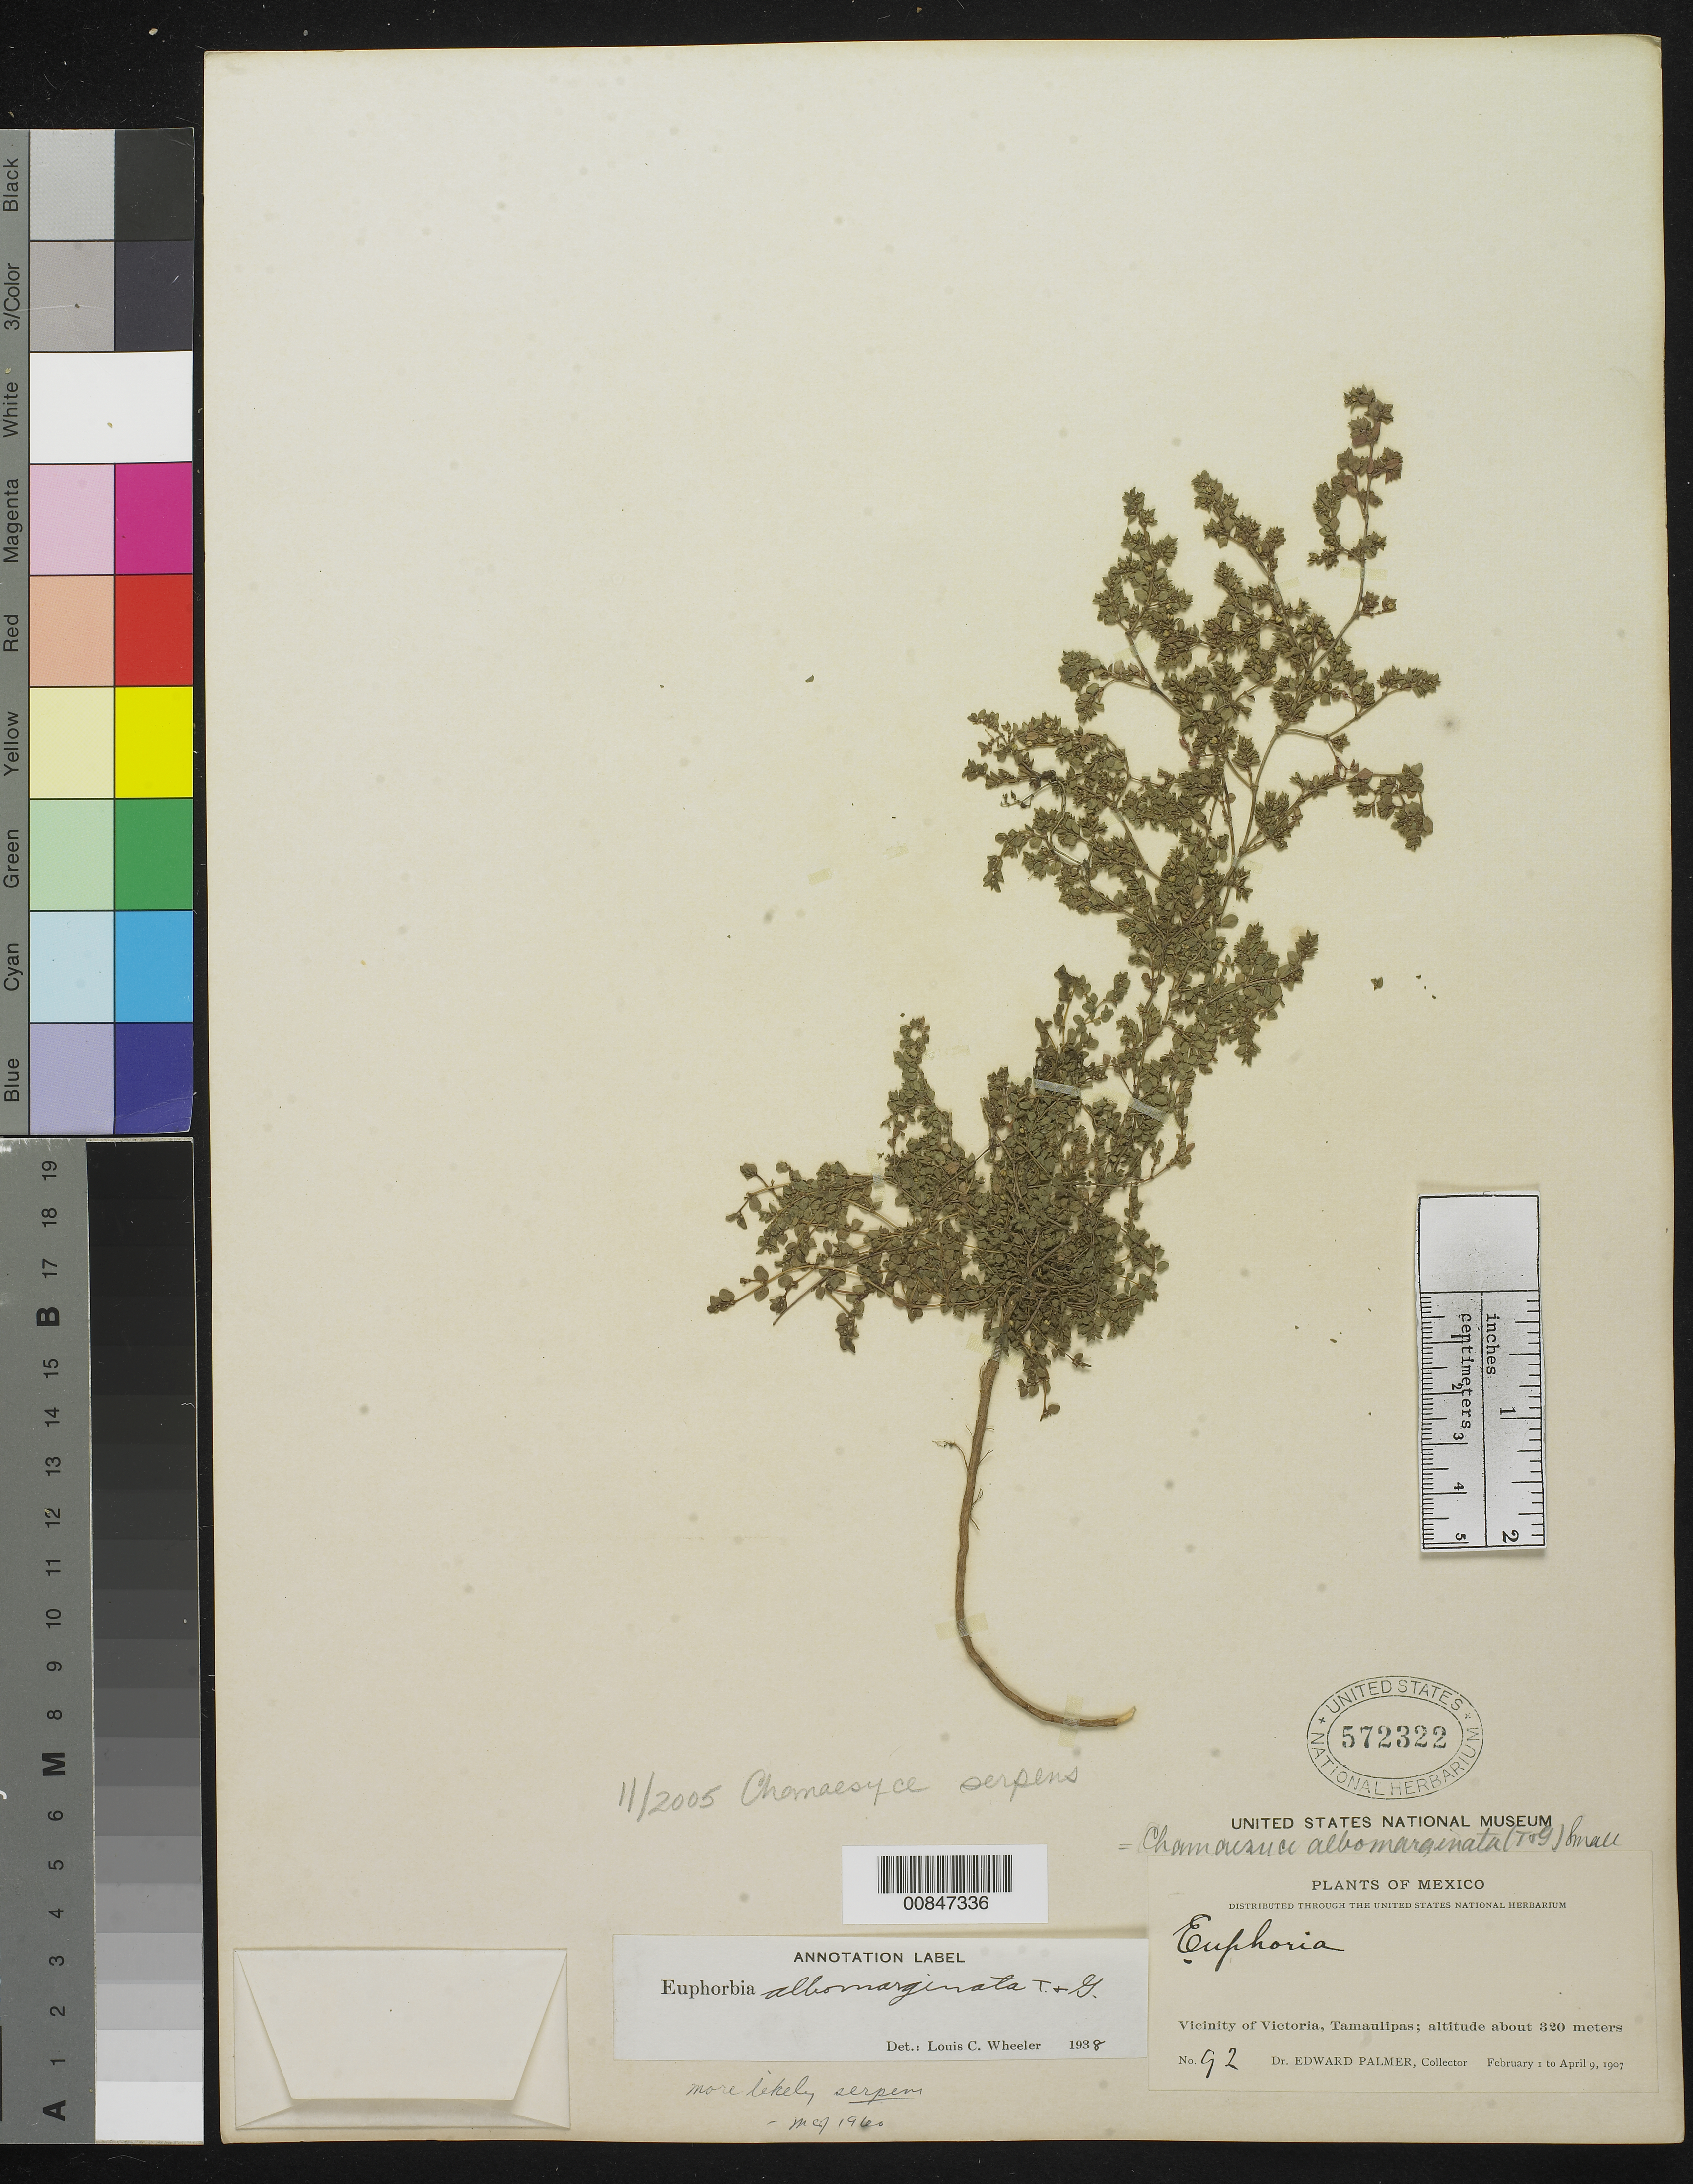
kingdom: Plantae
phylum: Tracheophyta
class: Magnoliopsida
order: Malpighiales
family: Euphorbiaceae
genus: Euphorbia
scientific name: Euphorbia serpens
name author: Kunth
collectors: E. Palmer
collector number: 92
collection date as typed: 01 Feb 1907 to 09 Apr 1907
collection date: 1907-02-01/1907-04-09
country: Mexico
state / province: Tamaulipas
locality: Vicinity of Victoria.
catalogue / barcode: US 572322